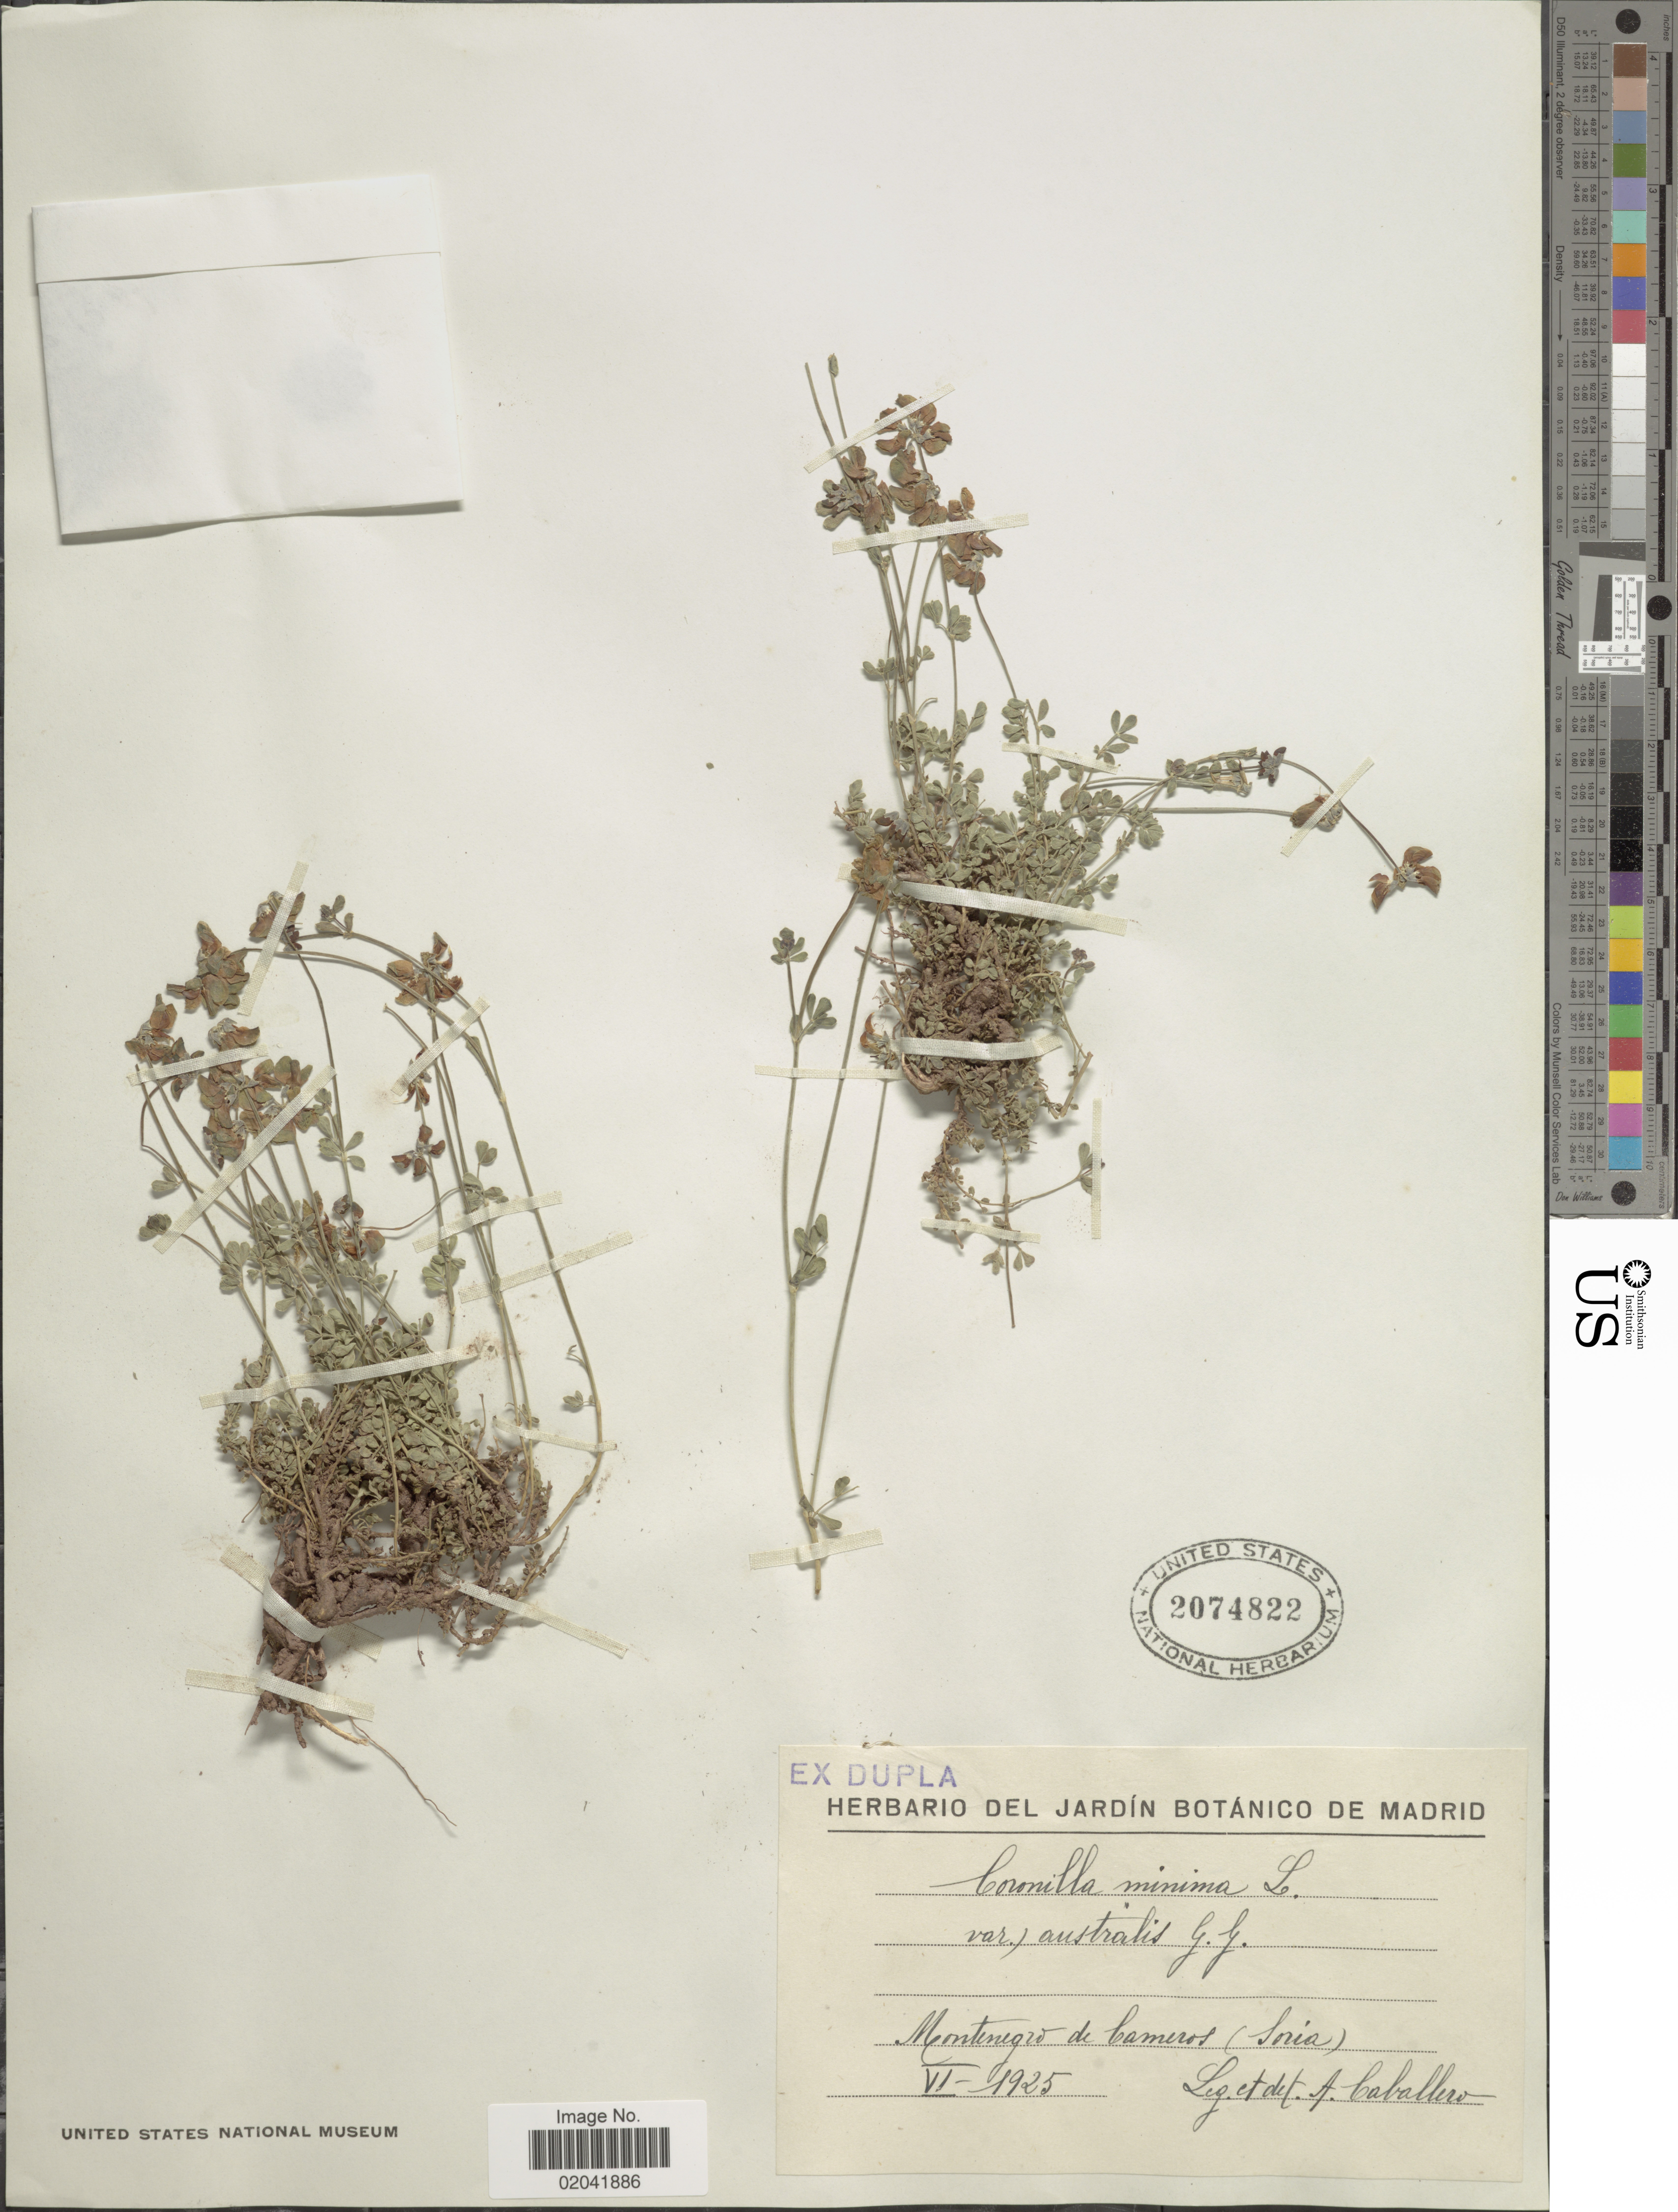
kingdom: Plantae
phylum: Tracheophyta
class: Magnoliopsida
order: Fabales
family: Fabaceae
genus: Coronilla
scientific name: Coronilla minima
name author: L.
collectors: A. Caballero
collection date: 1925-06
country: Spain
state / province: Castilla y León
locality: Montenegro de Cameros (Soria)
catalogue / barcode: US 2074822